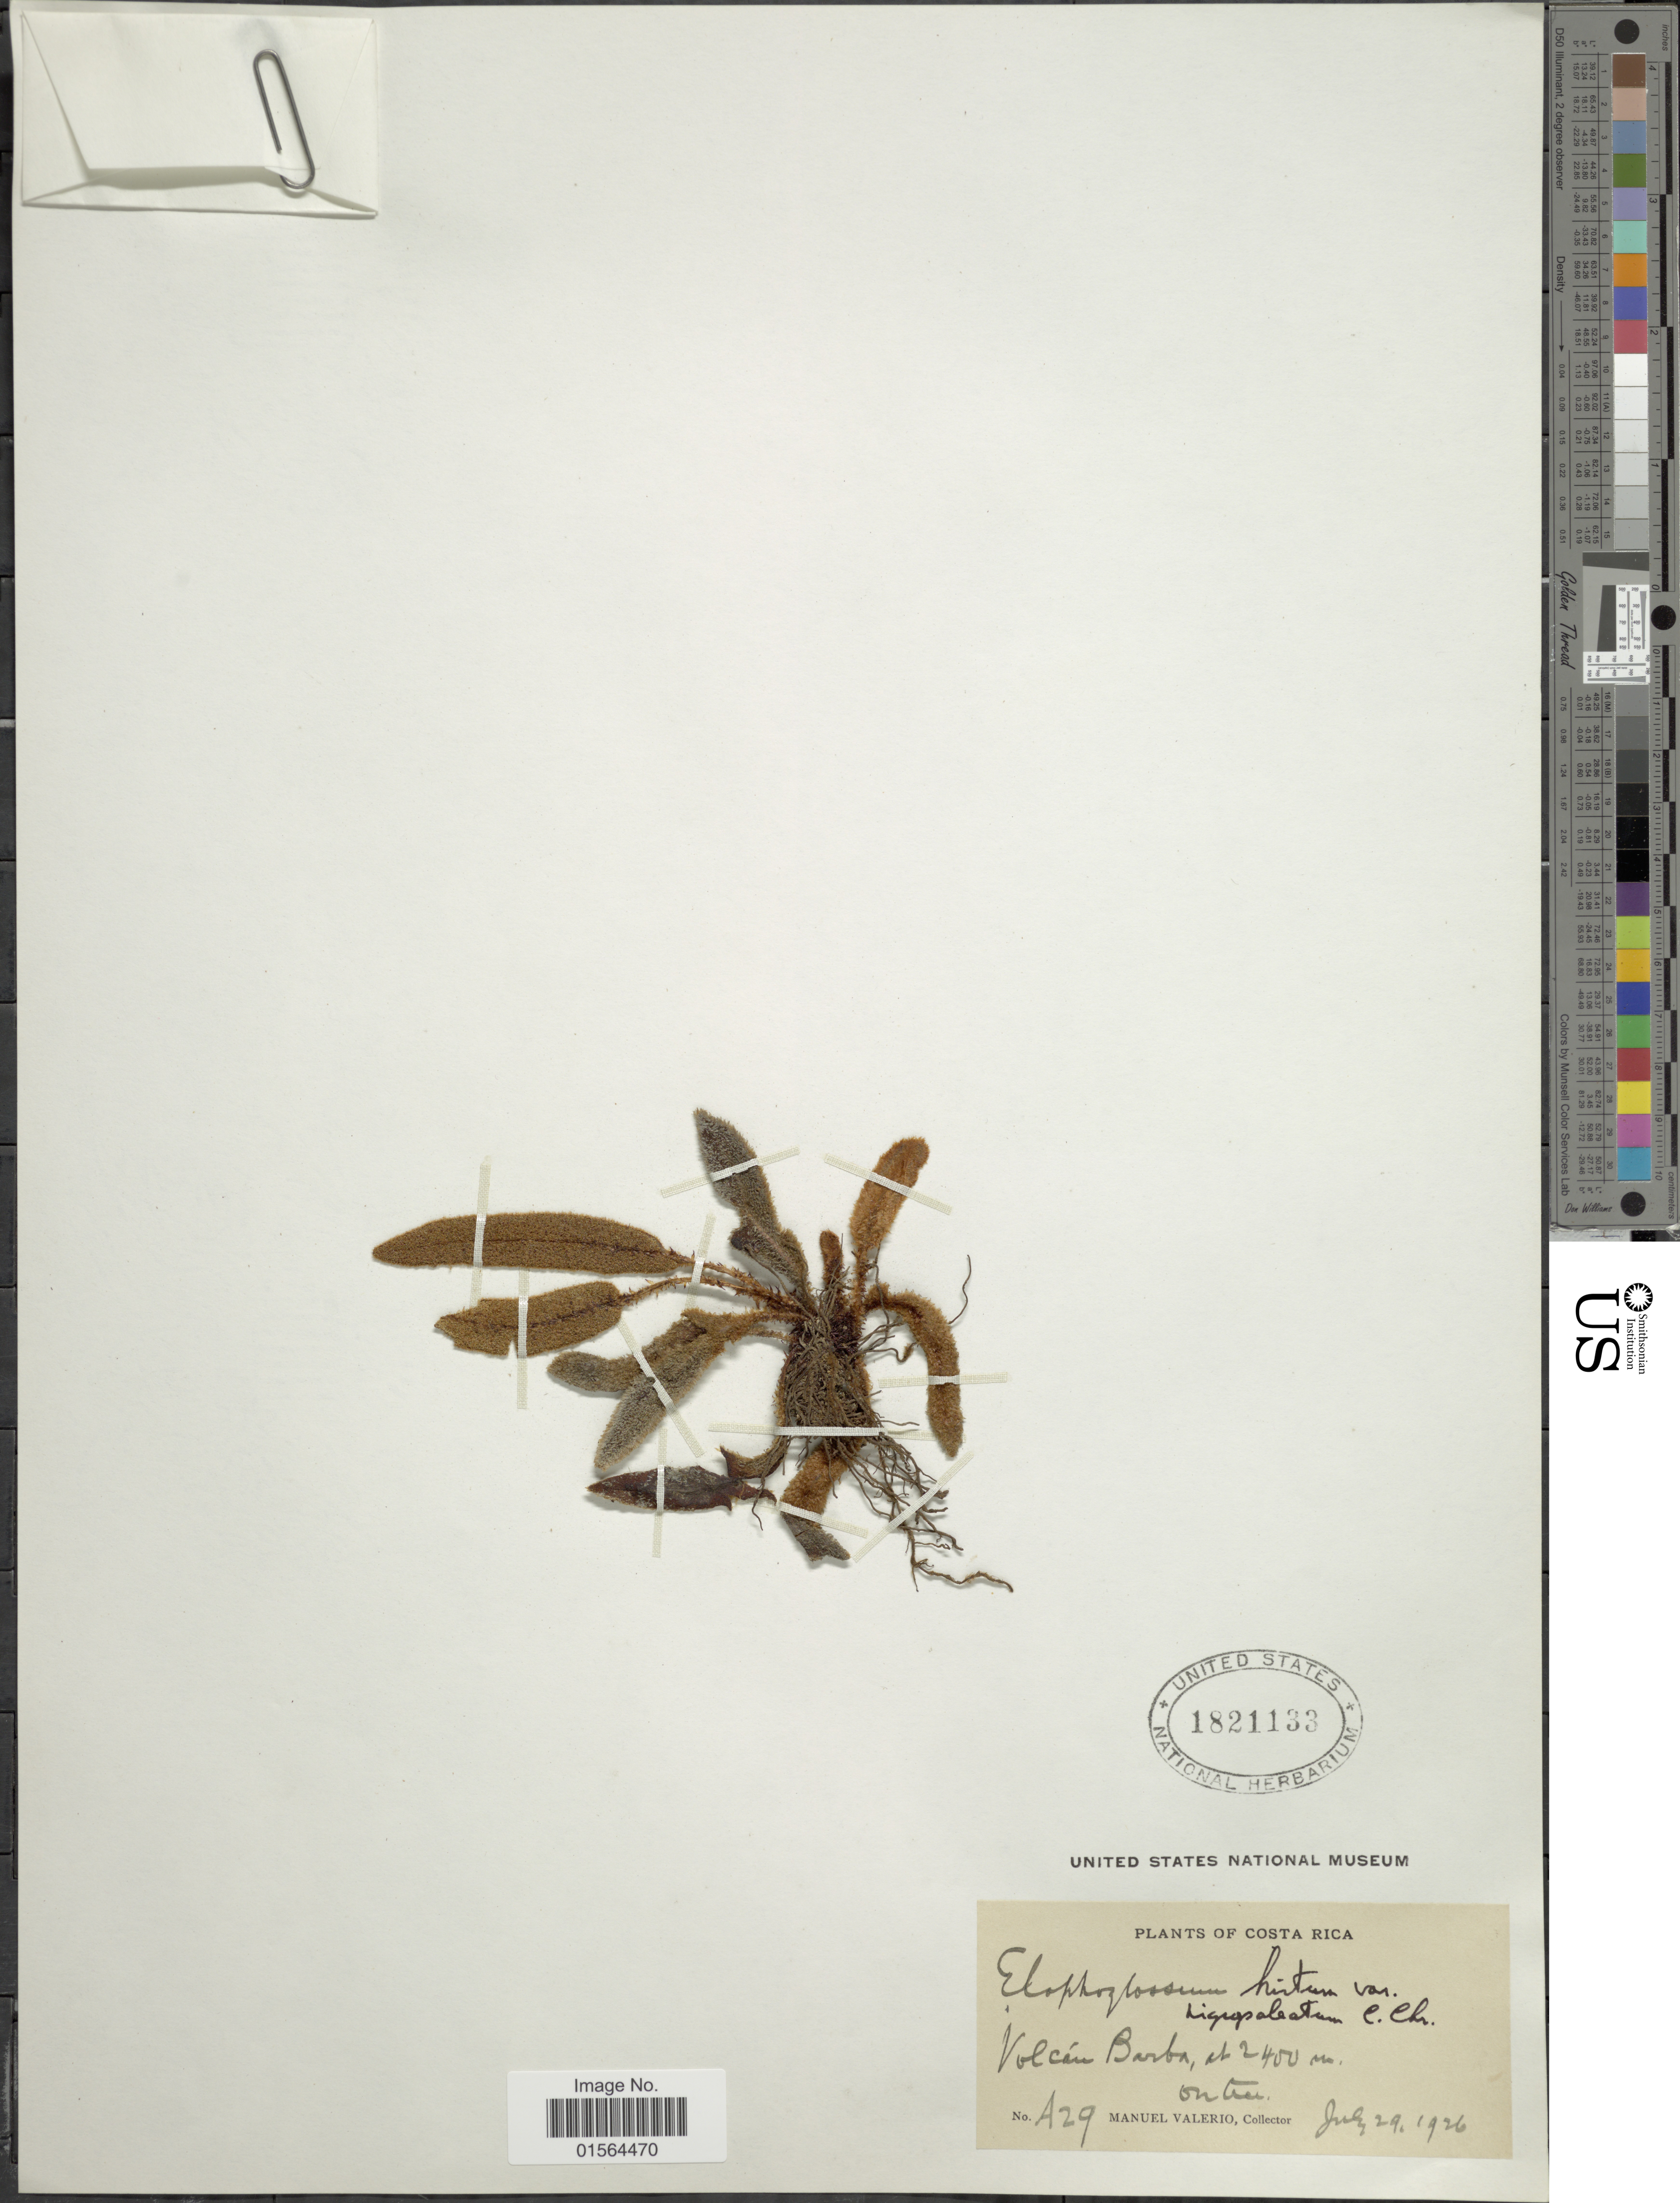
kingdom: Plantae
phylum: Tracheophyta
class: Polypodiopsida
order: Polypodiales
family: Dryopteridaceae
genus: Elaphoglossum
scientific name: Elaphoglossum paleaceum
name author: (Hook. & Grev.) Sledge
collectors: M. Valerio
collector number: A29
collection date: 1926-07-29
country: Costa Rica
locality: Volcan Barba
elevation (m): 2400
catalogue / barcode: US 1821133